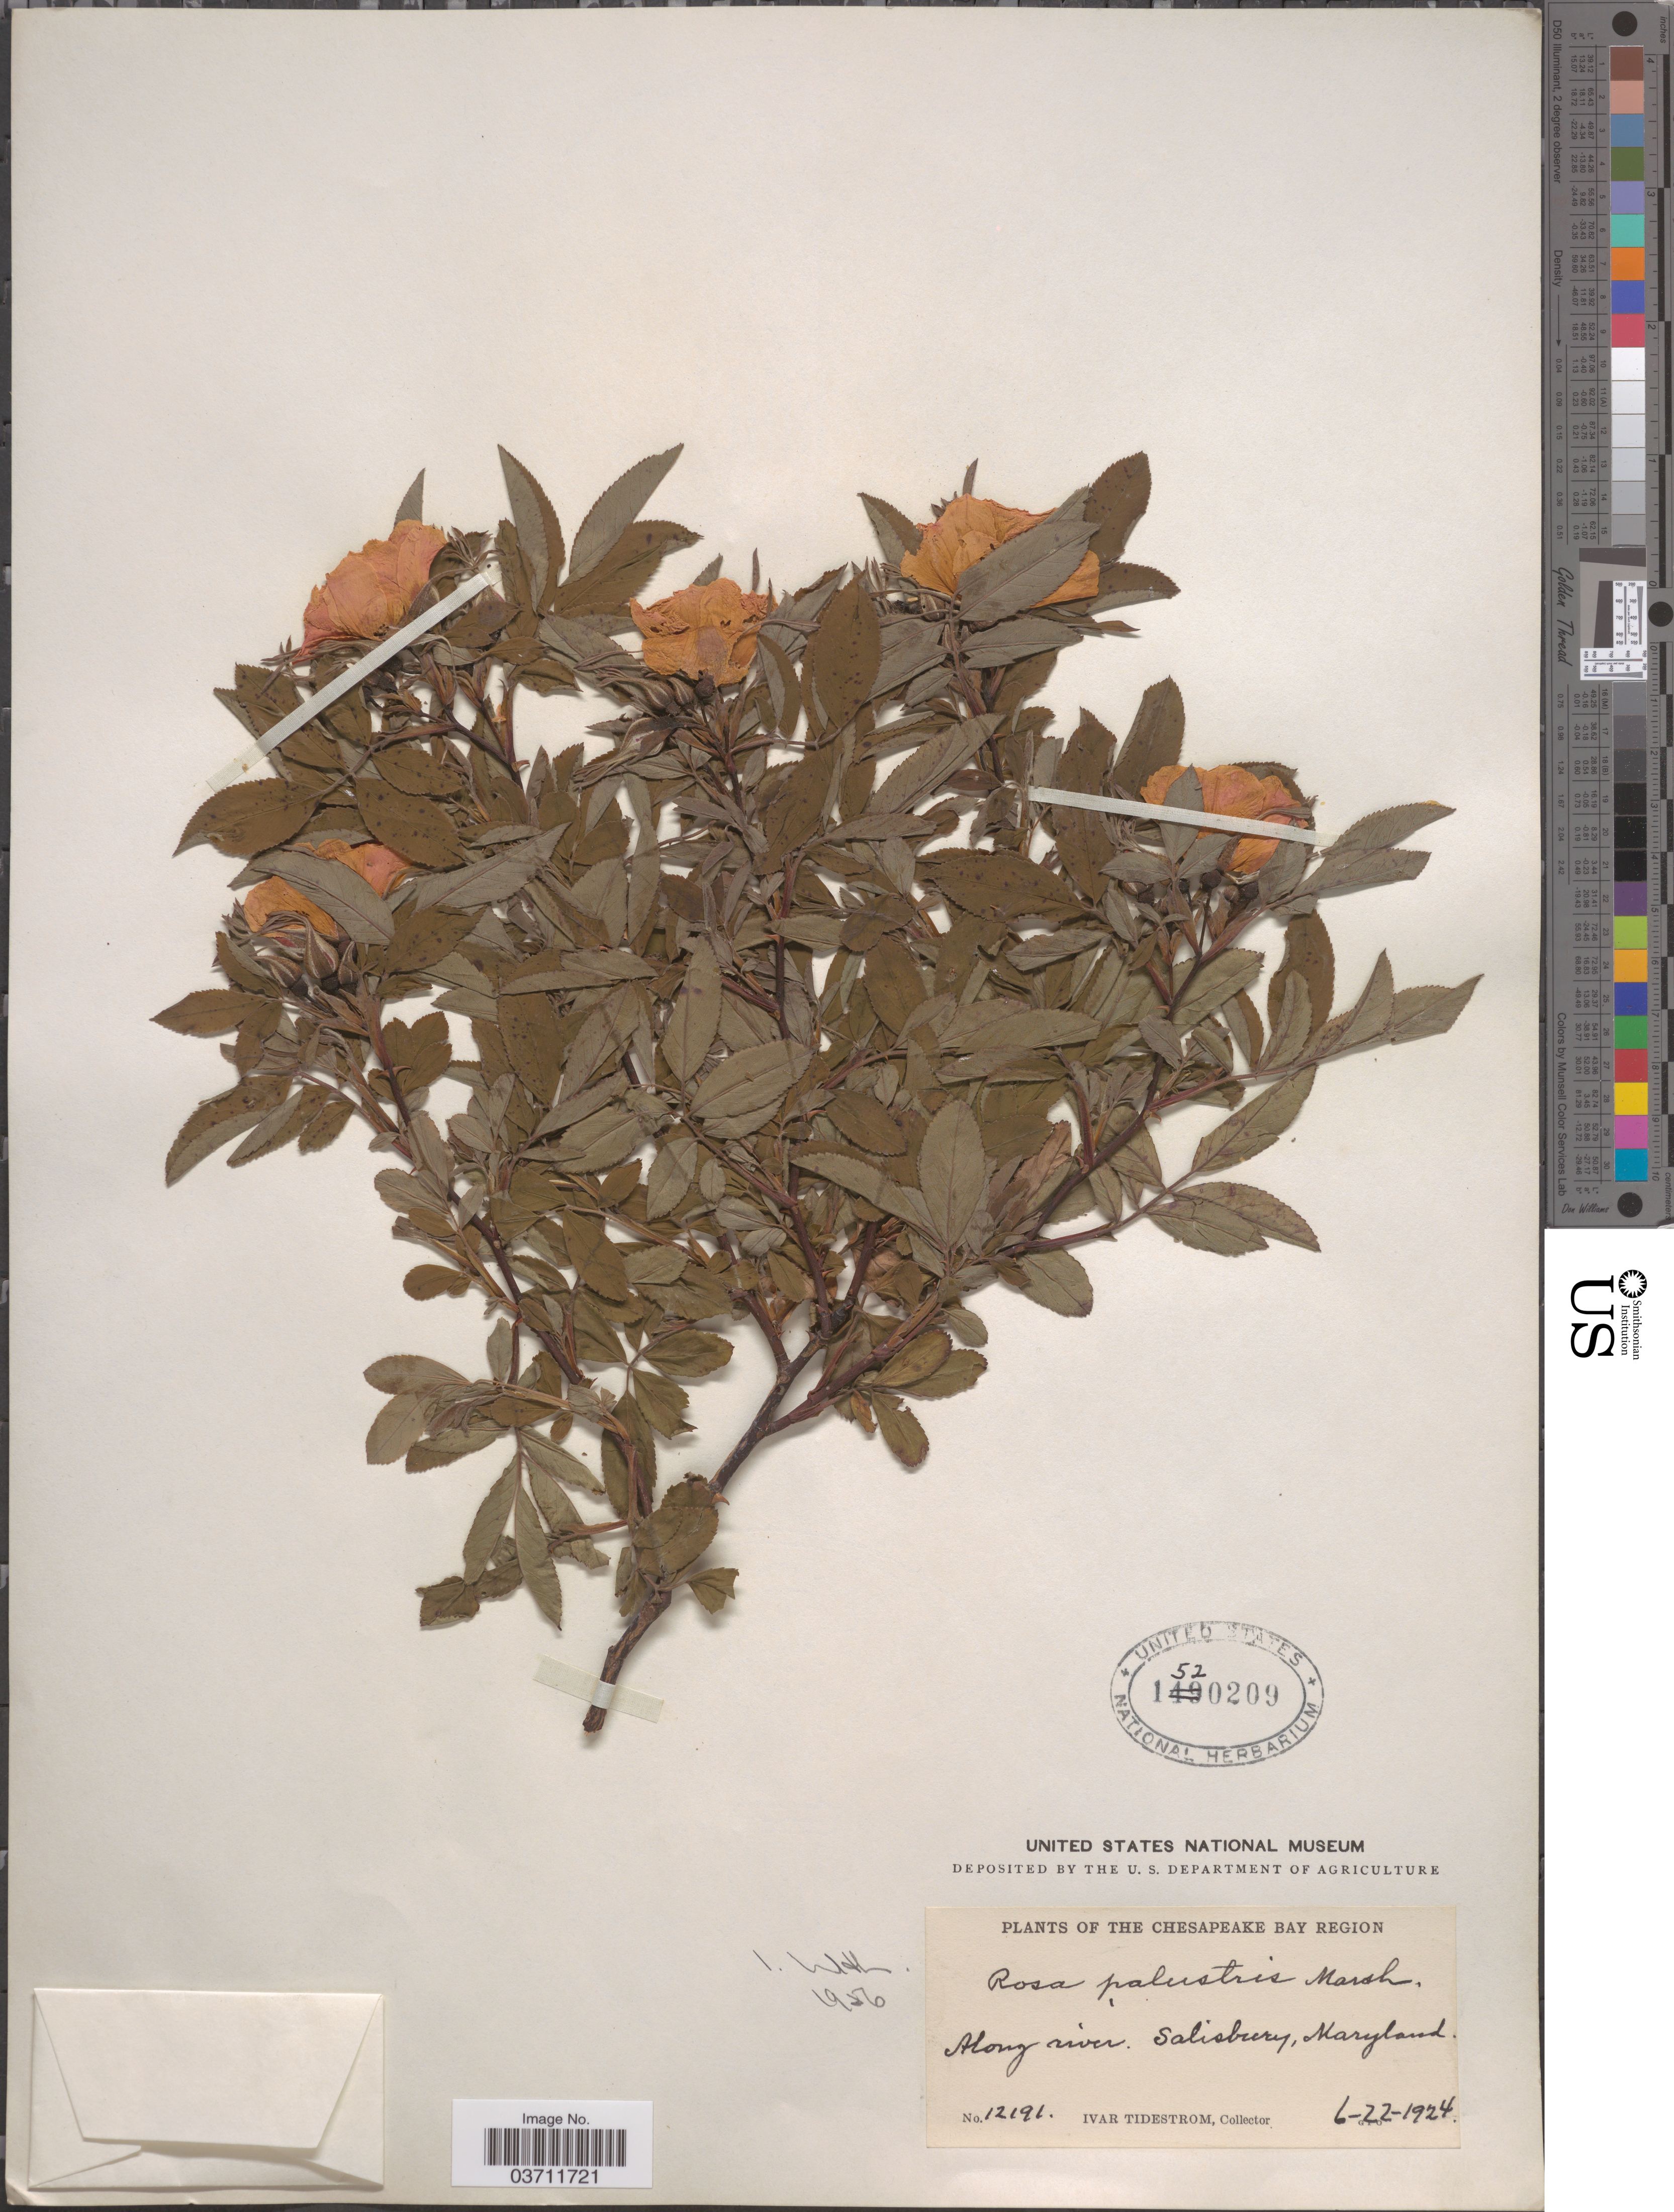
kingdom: Plantae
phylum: Tracheophyta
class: Magnoliopsida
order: Rosales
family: Rosaceae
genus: Rosa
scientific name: Rosa palustris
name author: Marshall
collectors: I. F. Tidestrom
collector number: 12191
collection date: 1924-06-22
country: United States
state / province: Maryland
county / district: Wicomico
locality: The Chesapeake Bay Region. Along river. Salisbury.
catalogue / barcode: US 1520209